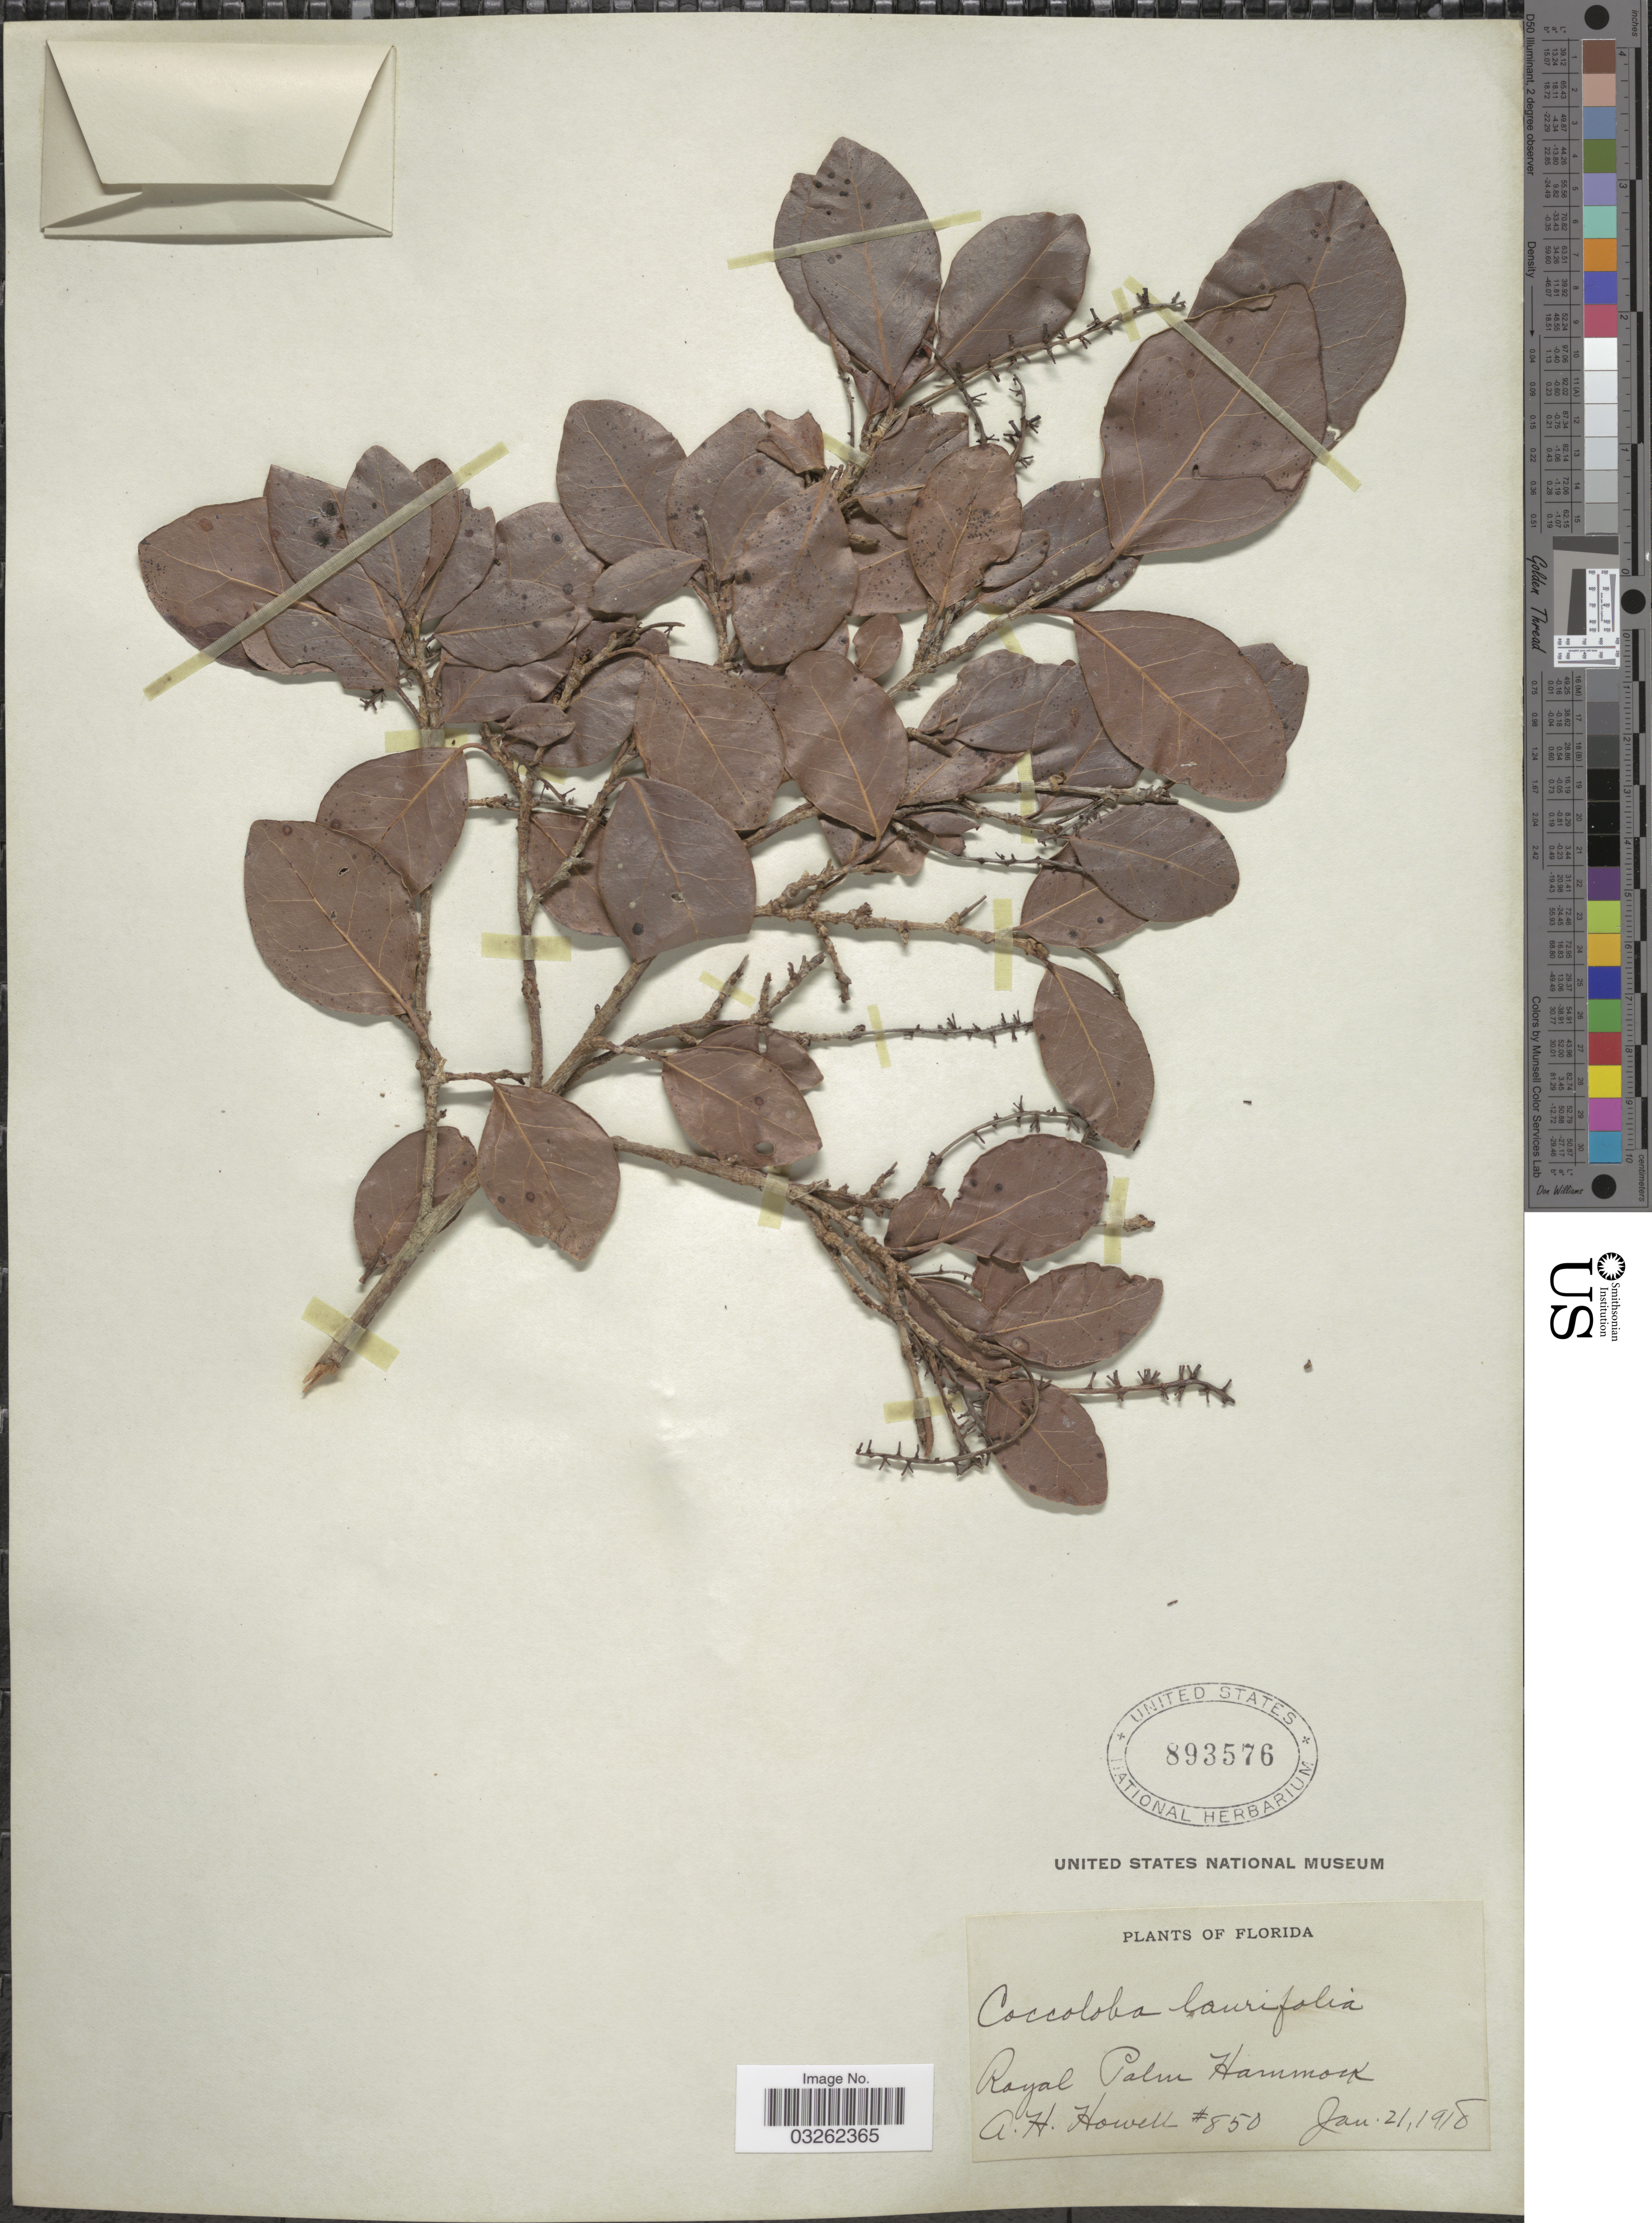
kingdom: Plantae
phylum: Tracheophyta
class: Magnoliopsida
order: Caryophyllales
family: Polygonaceae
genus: Coccoloba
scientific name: Coccoloba floridana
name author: Meisn. in DC.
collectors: A. Howell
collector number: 850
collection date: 1918-01-21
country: United States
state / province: Florida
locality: Royal Palm Hammock.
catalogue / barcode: US 893576